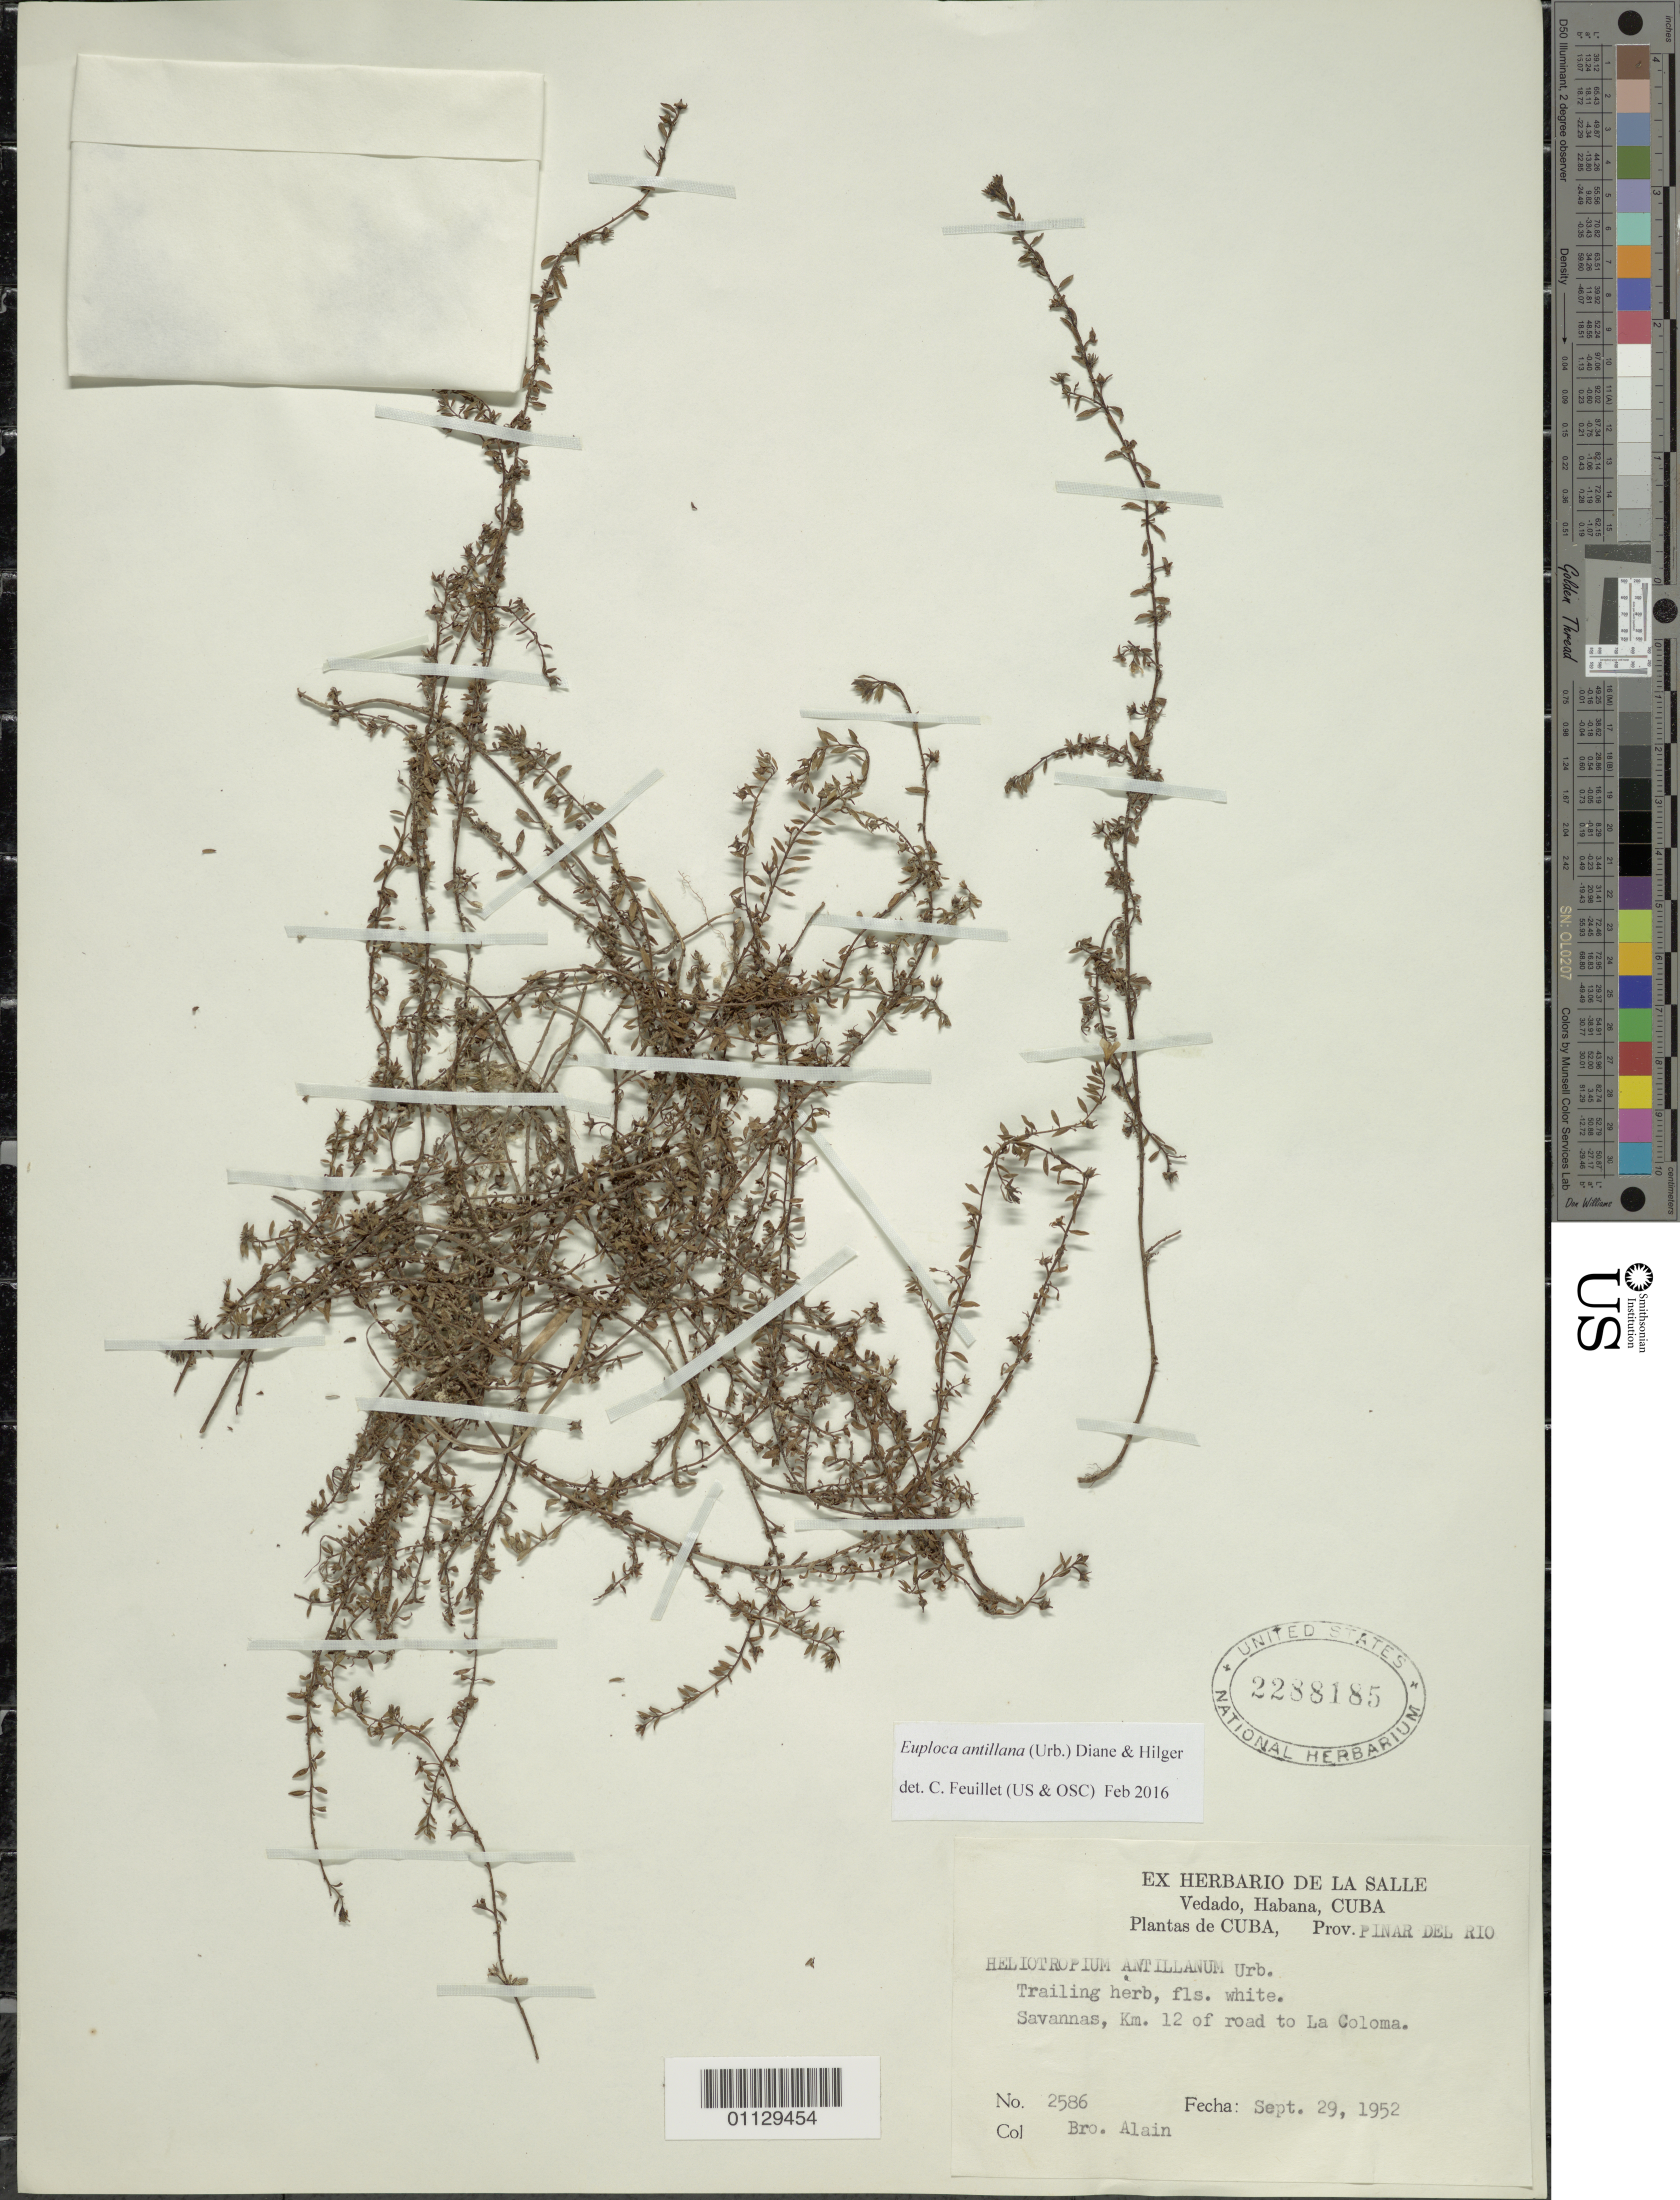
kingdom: Plantae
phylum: Tracheophyta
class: Magnoliopsida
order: Boraginales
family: Heliotropiaceae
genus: Euploca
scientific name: Euploca antillana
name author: (Urb.) Diane & Hilger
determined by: Feuillet, C.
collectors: A. H. Liogier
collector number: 2586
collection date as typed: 29 Sep 1952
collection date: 1952-09-29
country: Cuba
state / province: La Habana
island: Cuba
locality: Road to La Coloma, km 12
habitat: Savannas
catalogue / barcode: US 2288185